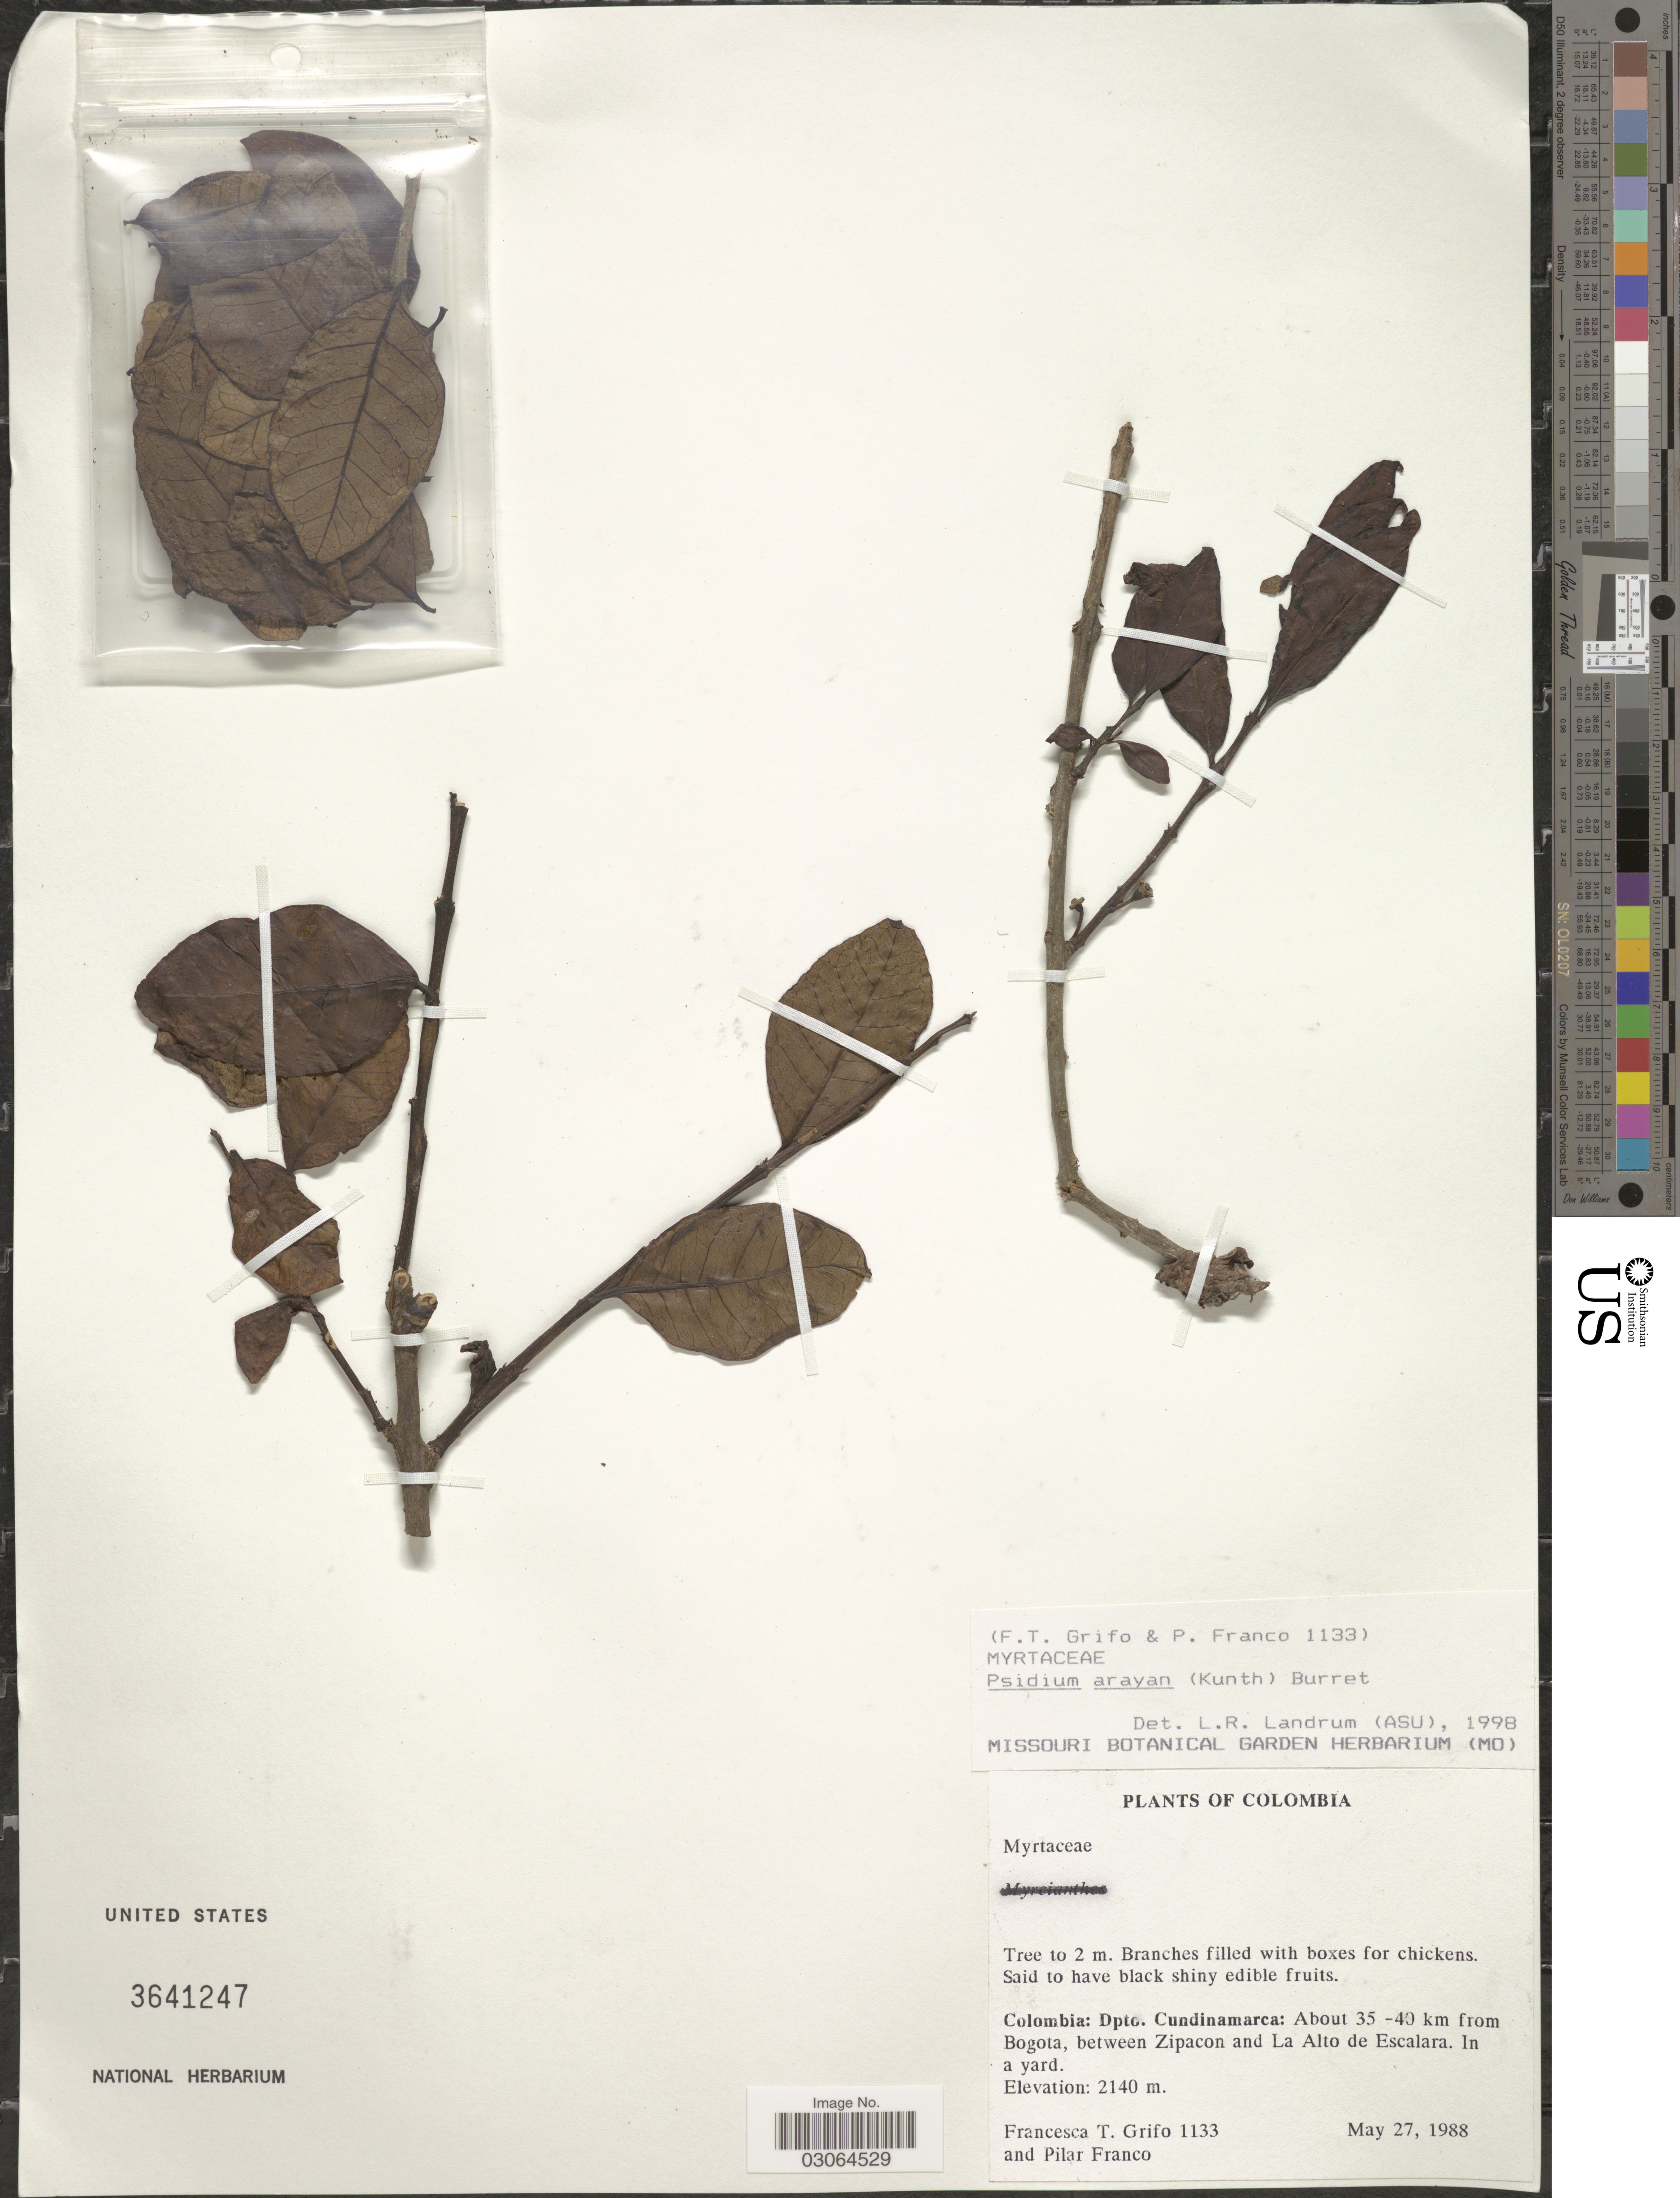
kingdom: Plantae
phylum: Tracheophyta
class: Magnoliopsida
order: Myrtales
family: Myrtaceae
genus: Psidium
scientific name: Psidium pedicellatum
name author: McVaugh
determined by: Landrum, L. R.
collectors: F. Grifo & P. Franco Roselli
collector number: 1133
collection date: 1988-05-27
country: Colombia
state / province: Cundinamarca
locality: Dpto. Cundinamarca: About 35-40 km from Bogota, between Zipacon and La Alto de Escalara.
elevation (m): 2140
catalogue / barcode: US 3641247